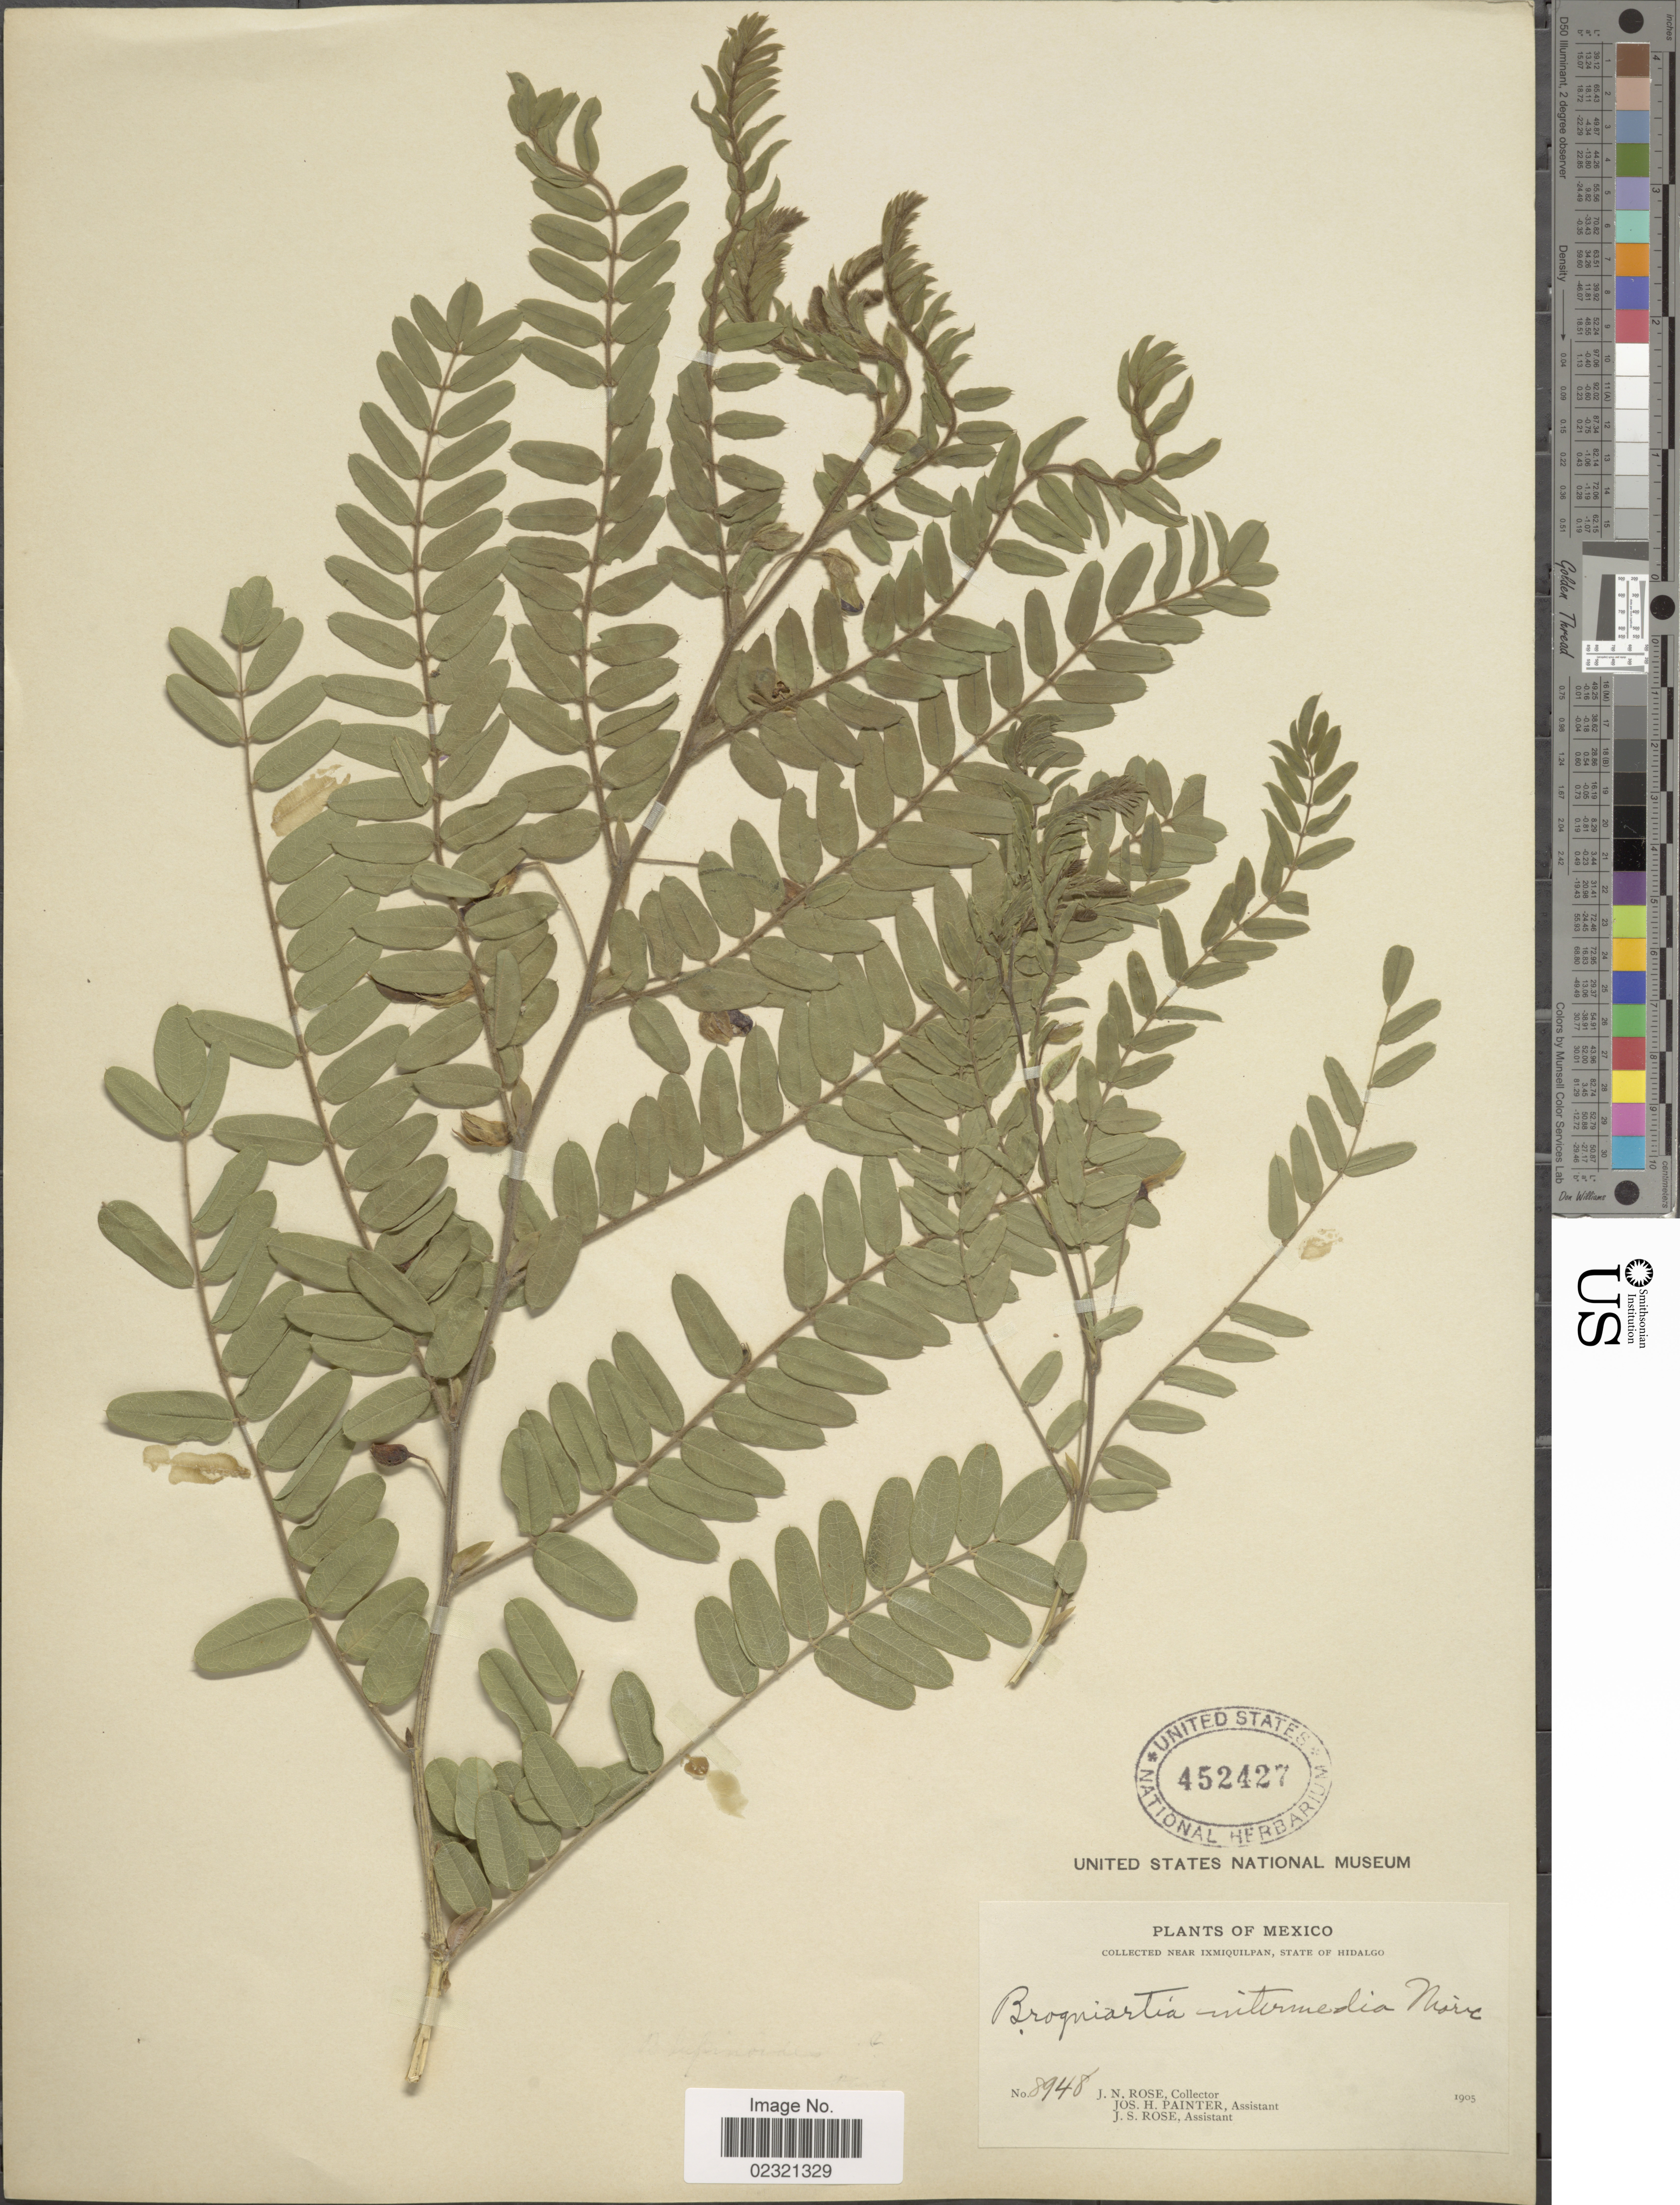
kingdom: Plantae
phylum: Tracheophyta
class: Magnoliopsida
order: Fabales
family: Fabaceae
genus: Brongniartia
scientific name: Brongniartia intermedia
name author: Moric.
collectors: J. N. Rose, J. H. Painter & J. S. Rose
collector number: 8948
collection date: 1905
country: Mexico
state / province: Hidalgo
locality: Near Ixmiquilpan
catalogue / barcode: US 452427